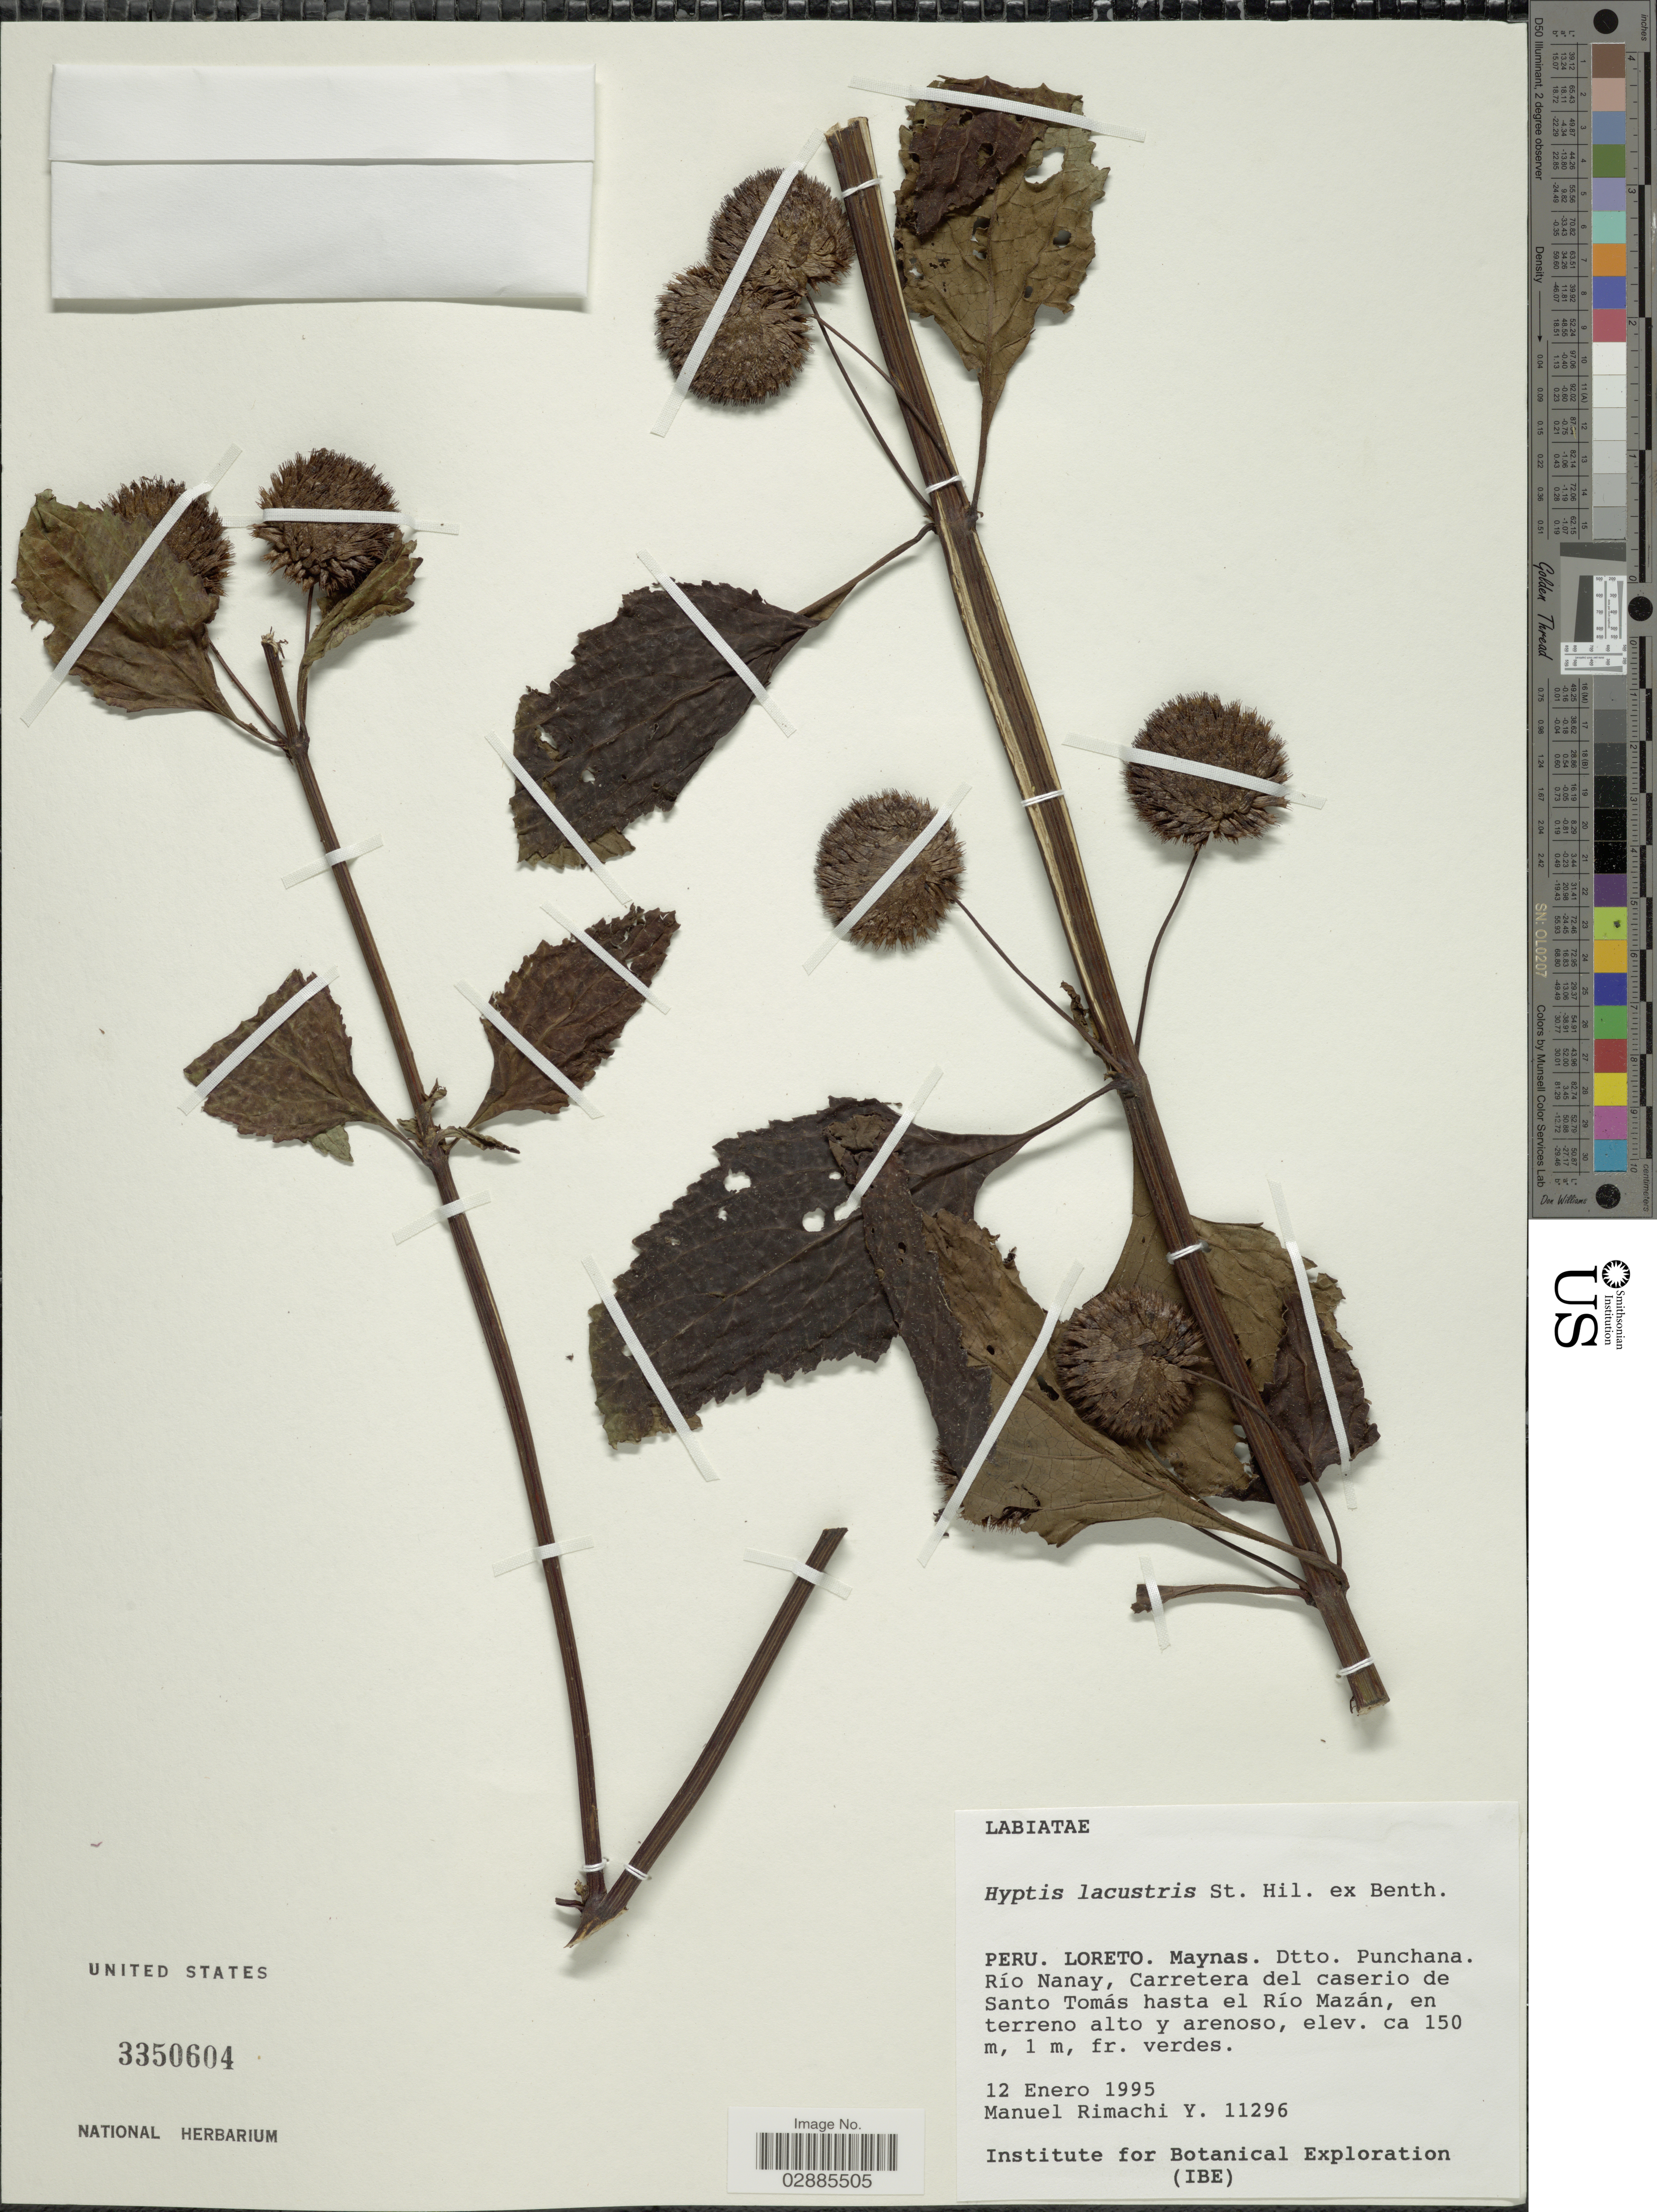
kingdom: Plantae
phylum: Tracheophyta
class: Magnoliopsida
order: Lamiales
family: Lamiaceae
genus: Hyptis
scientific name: Hyptis lacustris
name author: A. St.-Hil. ex Benth.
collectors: M. Rimachi Y.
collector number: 11296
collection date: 1995-01-12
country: Peru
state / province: Loreto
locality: Maynas. Dtto. Punchana. Río Nanay, Carretera del caserio de Santo Tomás hasta el Río Mazán.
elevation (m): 150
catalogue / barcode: US 3350604